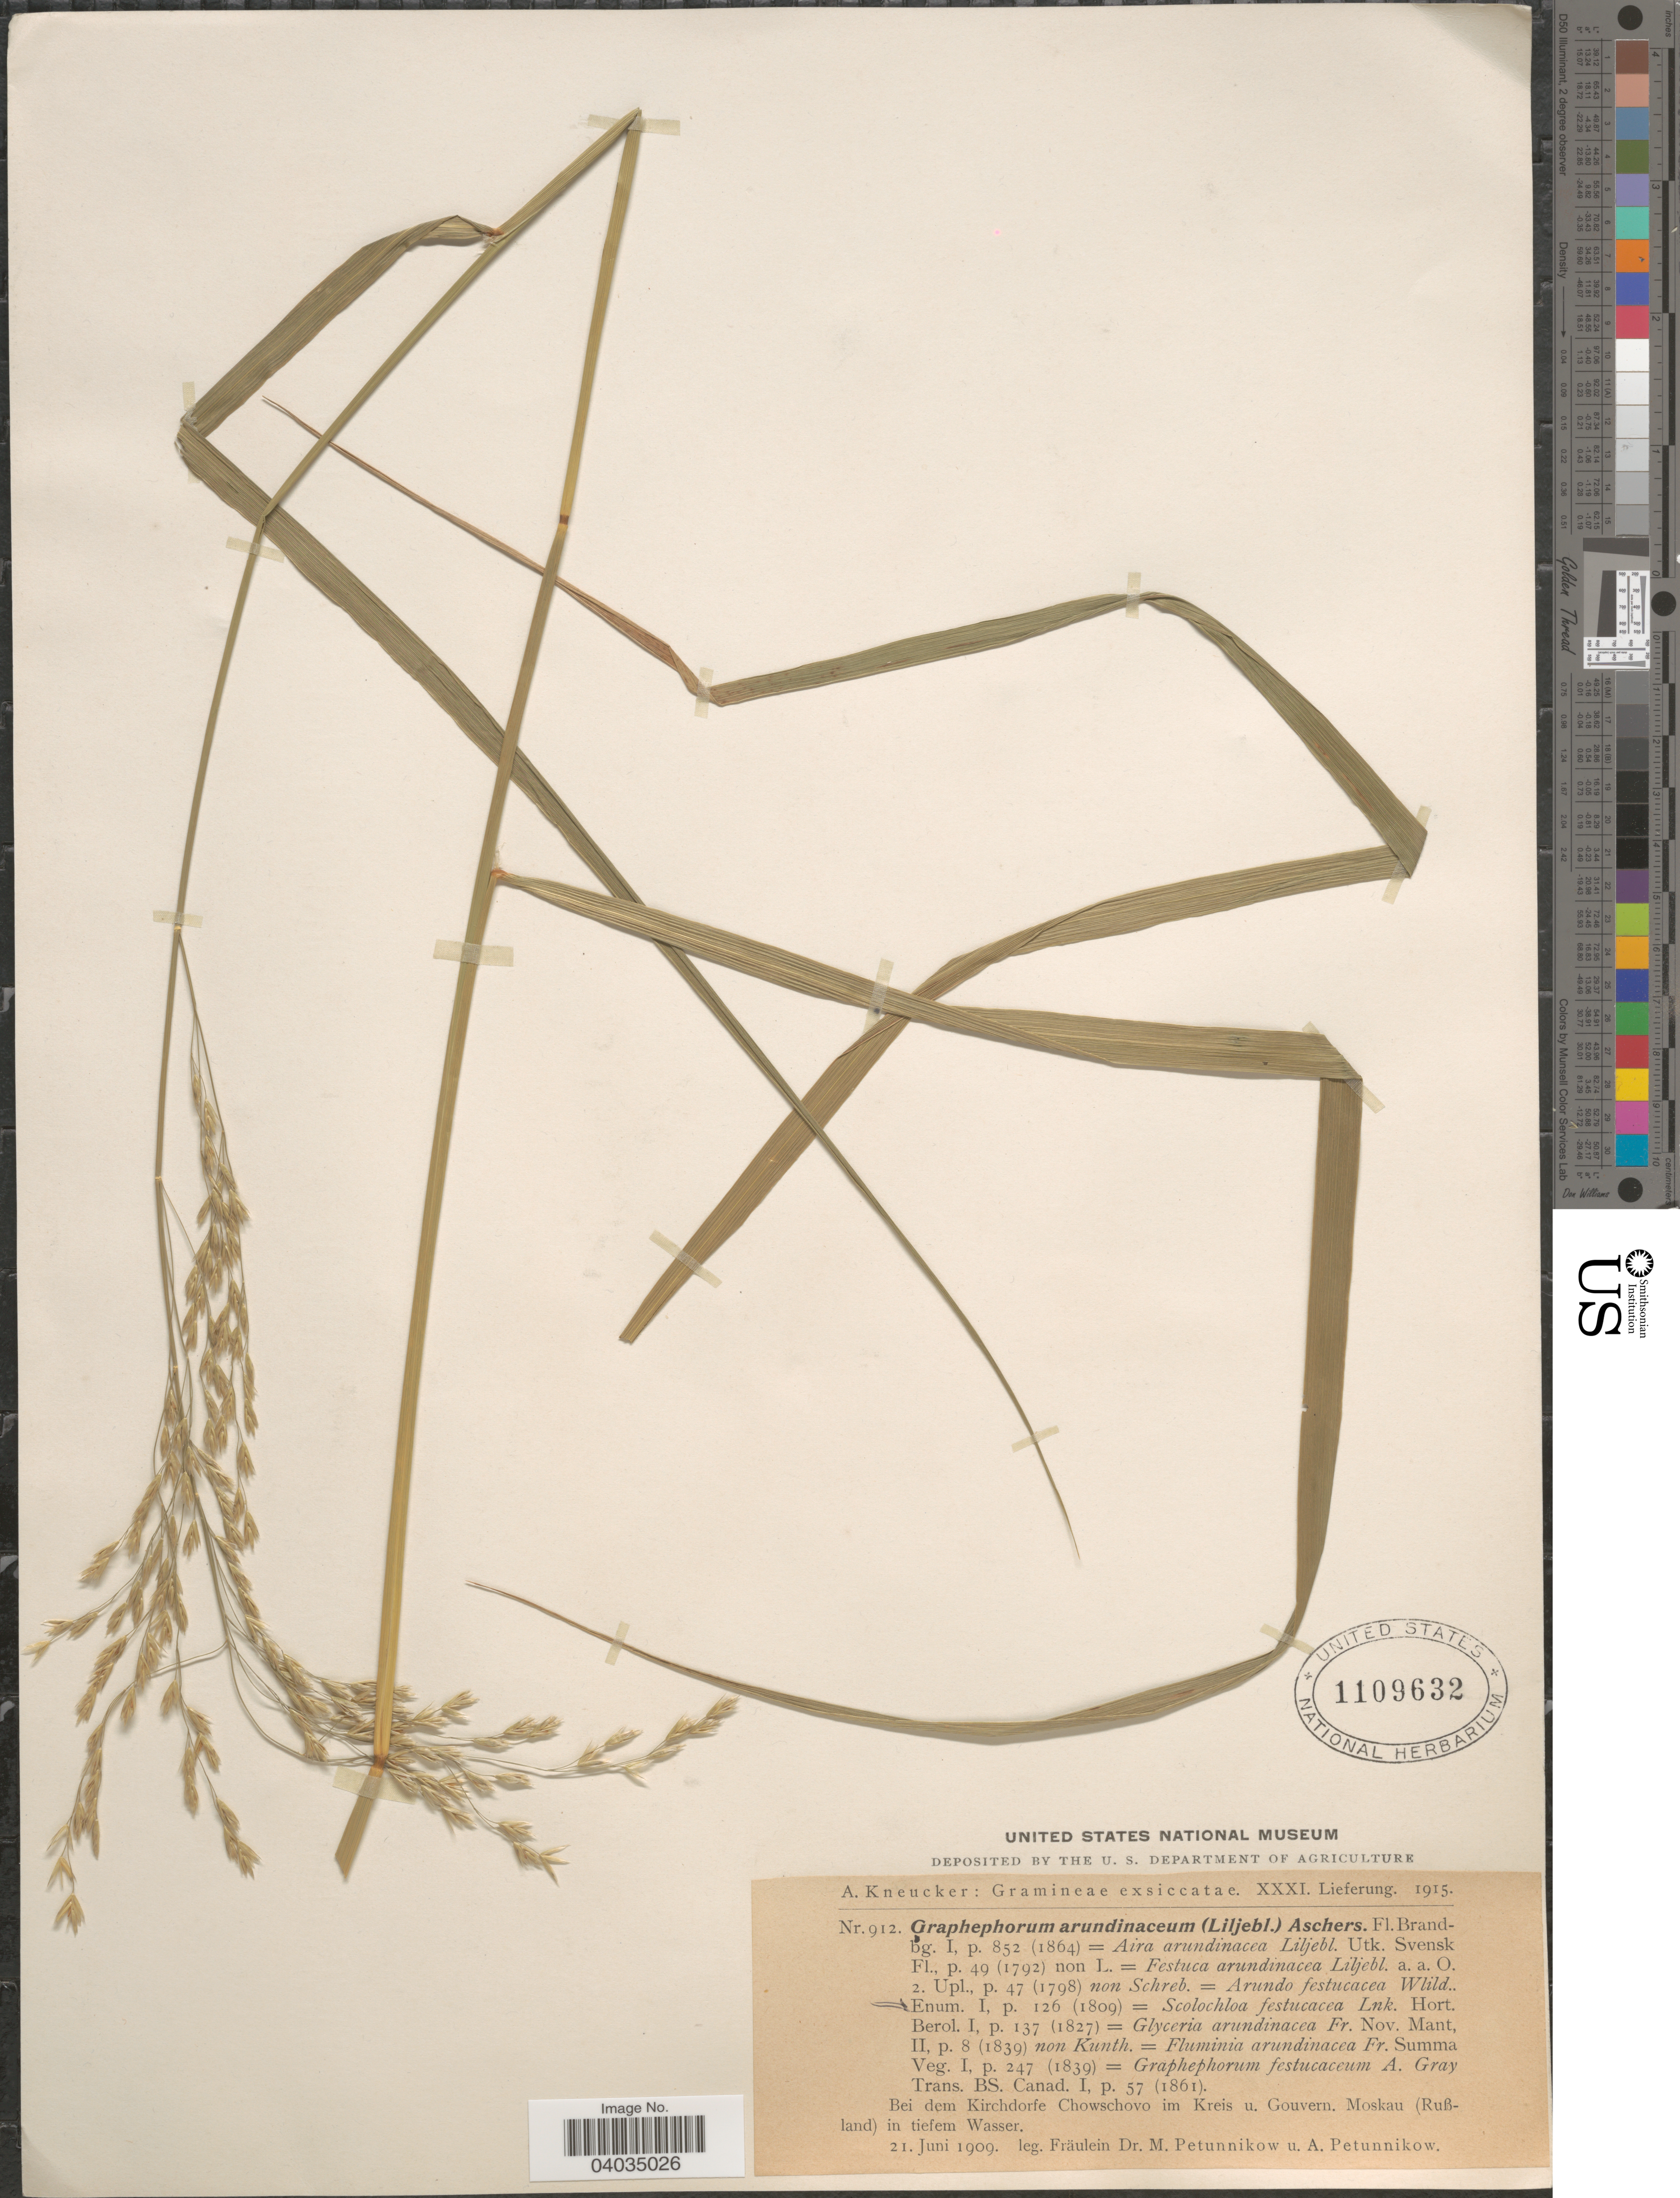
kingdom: Plantae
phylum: Tracheophyta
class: Liliopsida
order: Poales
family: Poaceae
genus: Scolochloa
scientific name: Scolochloa festucacea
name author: (Willd.) Link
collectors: M. Petunnikow & A. Petunnikov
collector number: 912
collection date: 1909-06-21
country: Russian Federation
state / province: Moscow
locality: Bei dem Kirchdorfe Chowschovo im Kreis u. Gouvern. Moskau (Rußland) in tiefem Wasser.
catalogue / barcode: US 1109632